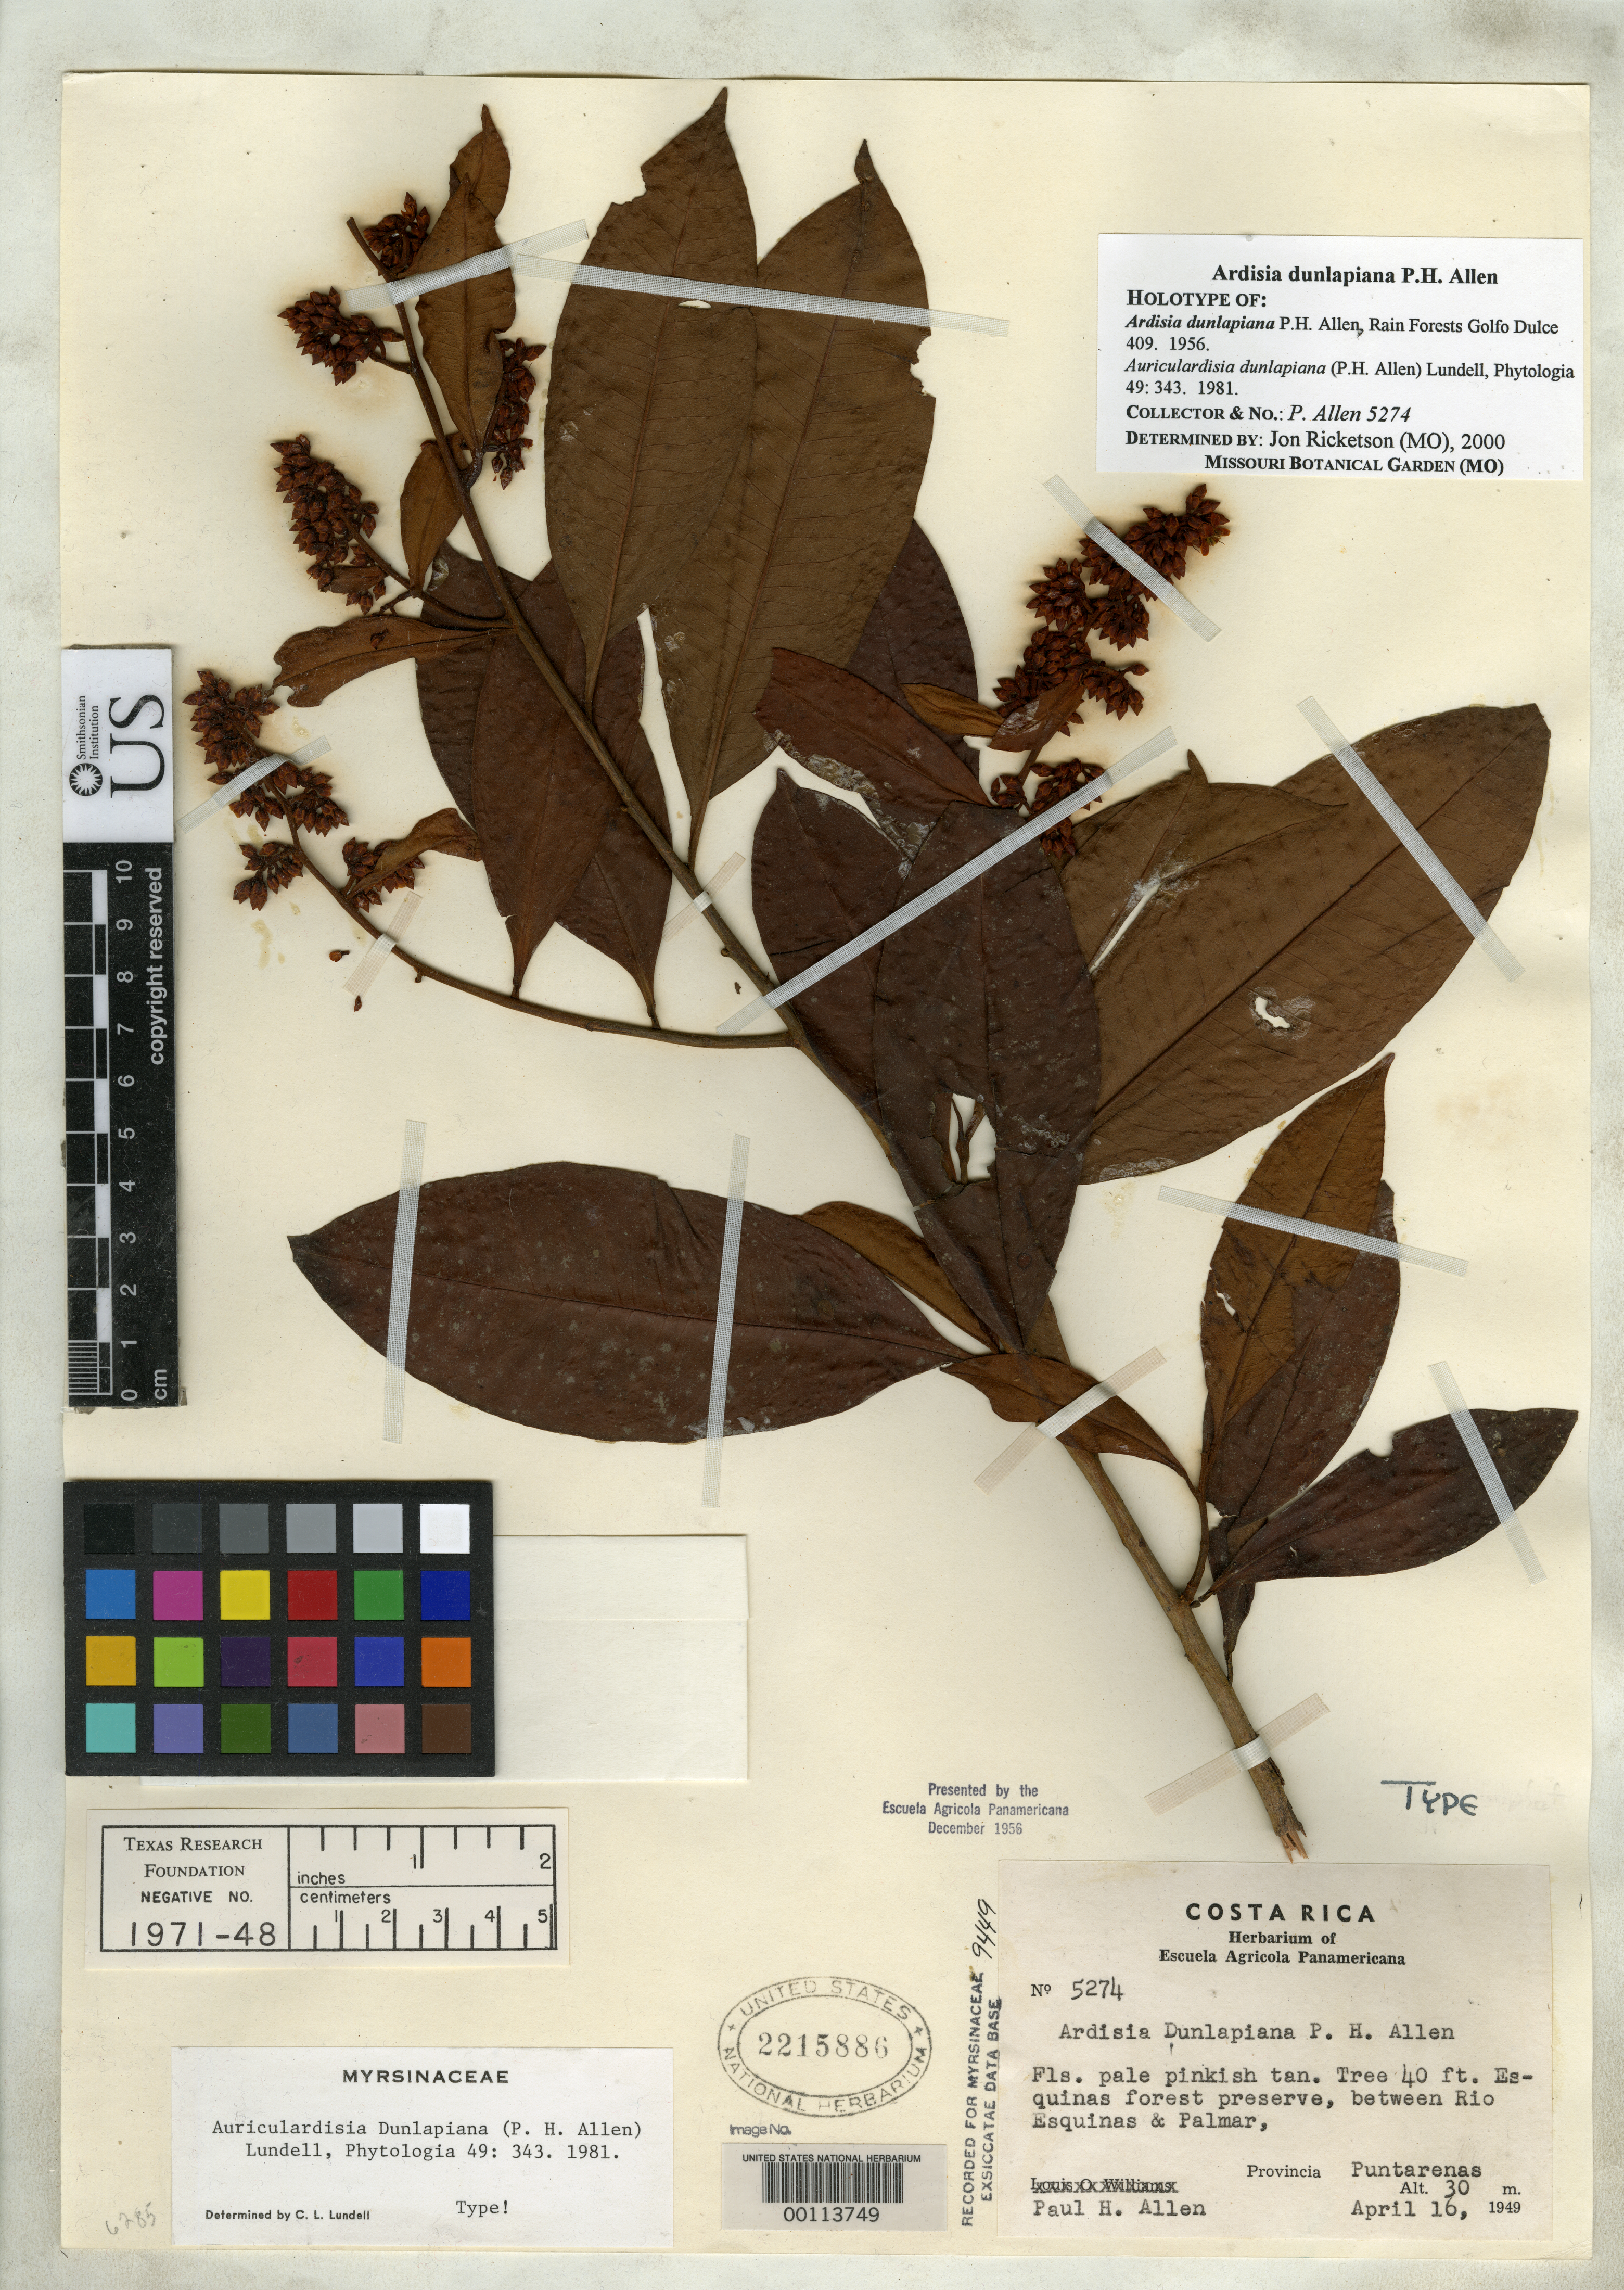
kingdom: Plantae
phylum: Tracheophyta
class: Magnoliopsida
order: Ericales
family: Primulaceae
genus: Ardisia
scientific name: Ardisia dunlapiana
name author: P.H. Allen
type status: Holotype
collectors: P. H. Allen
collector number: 5274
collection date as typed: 16 Apr 1949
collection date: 1949-04-16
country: Costa Rica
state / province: Puntarenas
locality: Esquinas Forest Reserve, between Rio Esquinas & Palmar.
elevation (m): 30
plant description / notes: Holotype, specimen transferred from herb. EAP. "Presented by the Escuela Agricola Panamericana December 1956". See Dorr et al. 2009, Taxon 58: 993-1001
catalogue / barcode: US 2215886